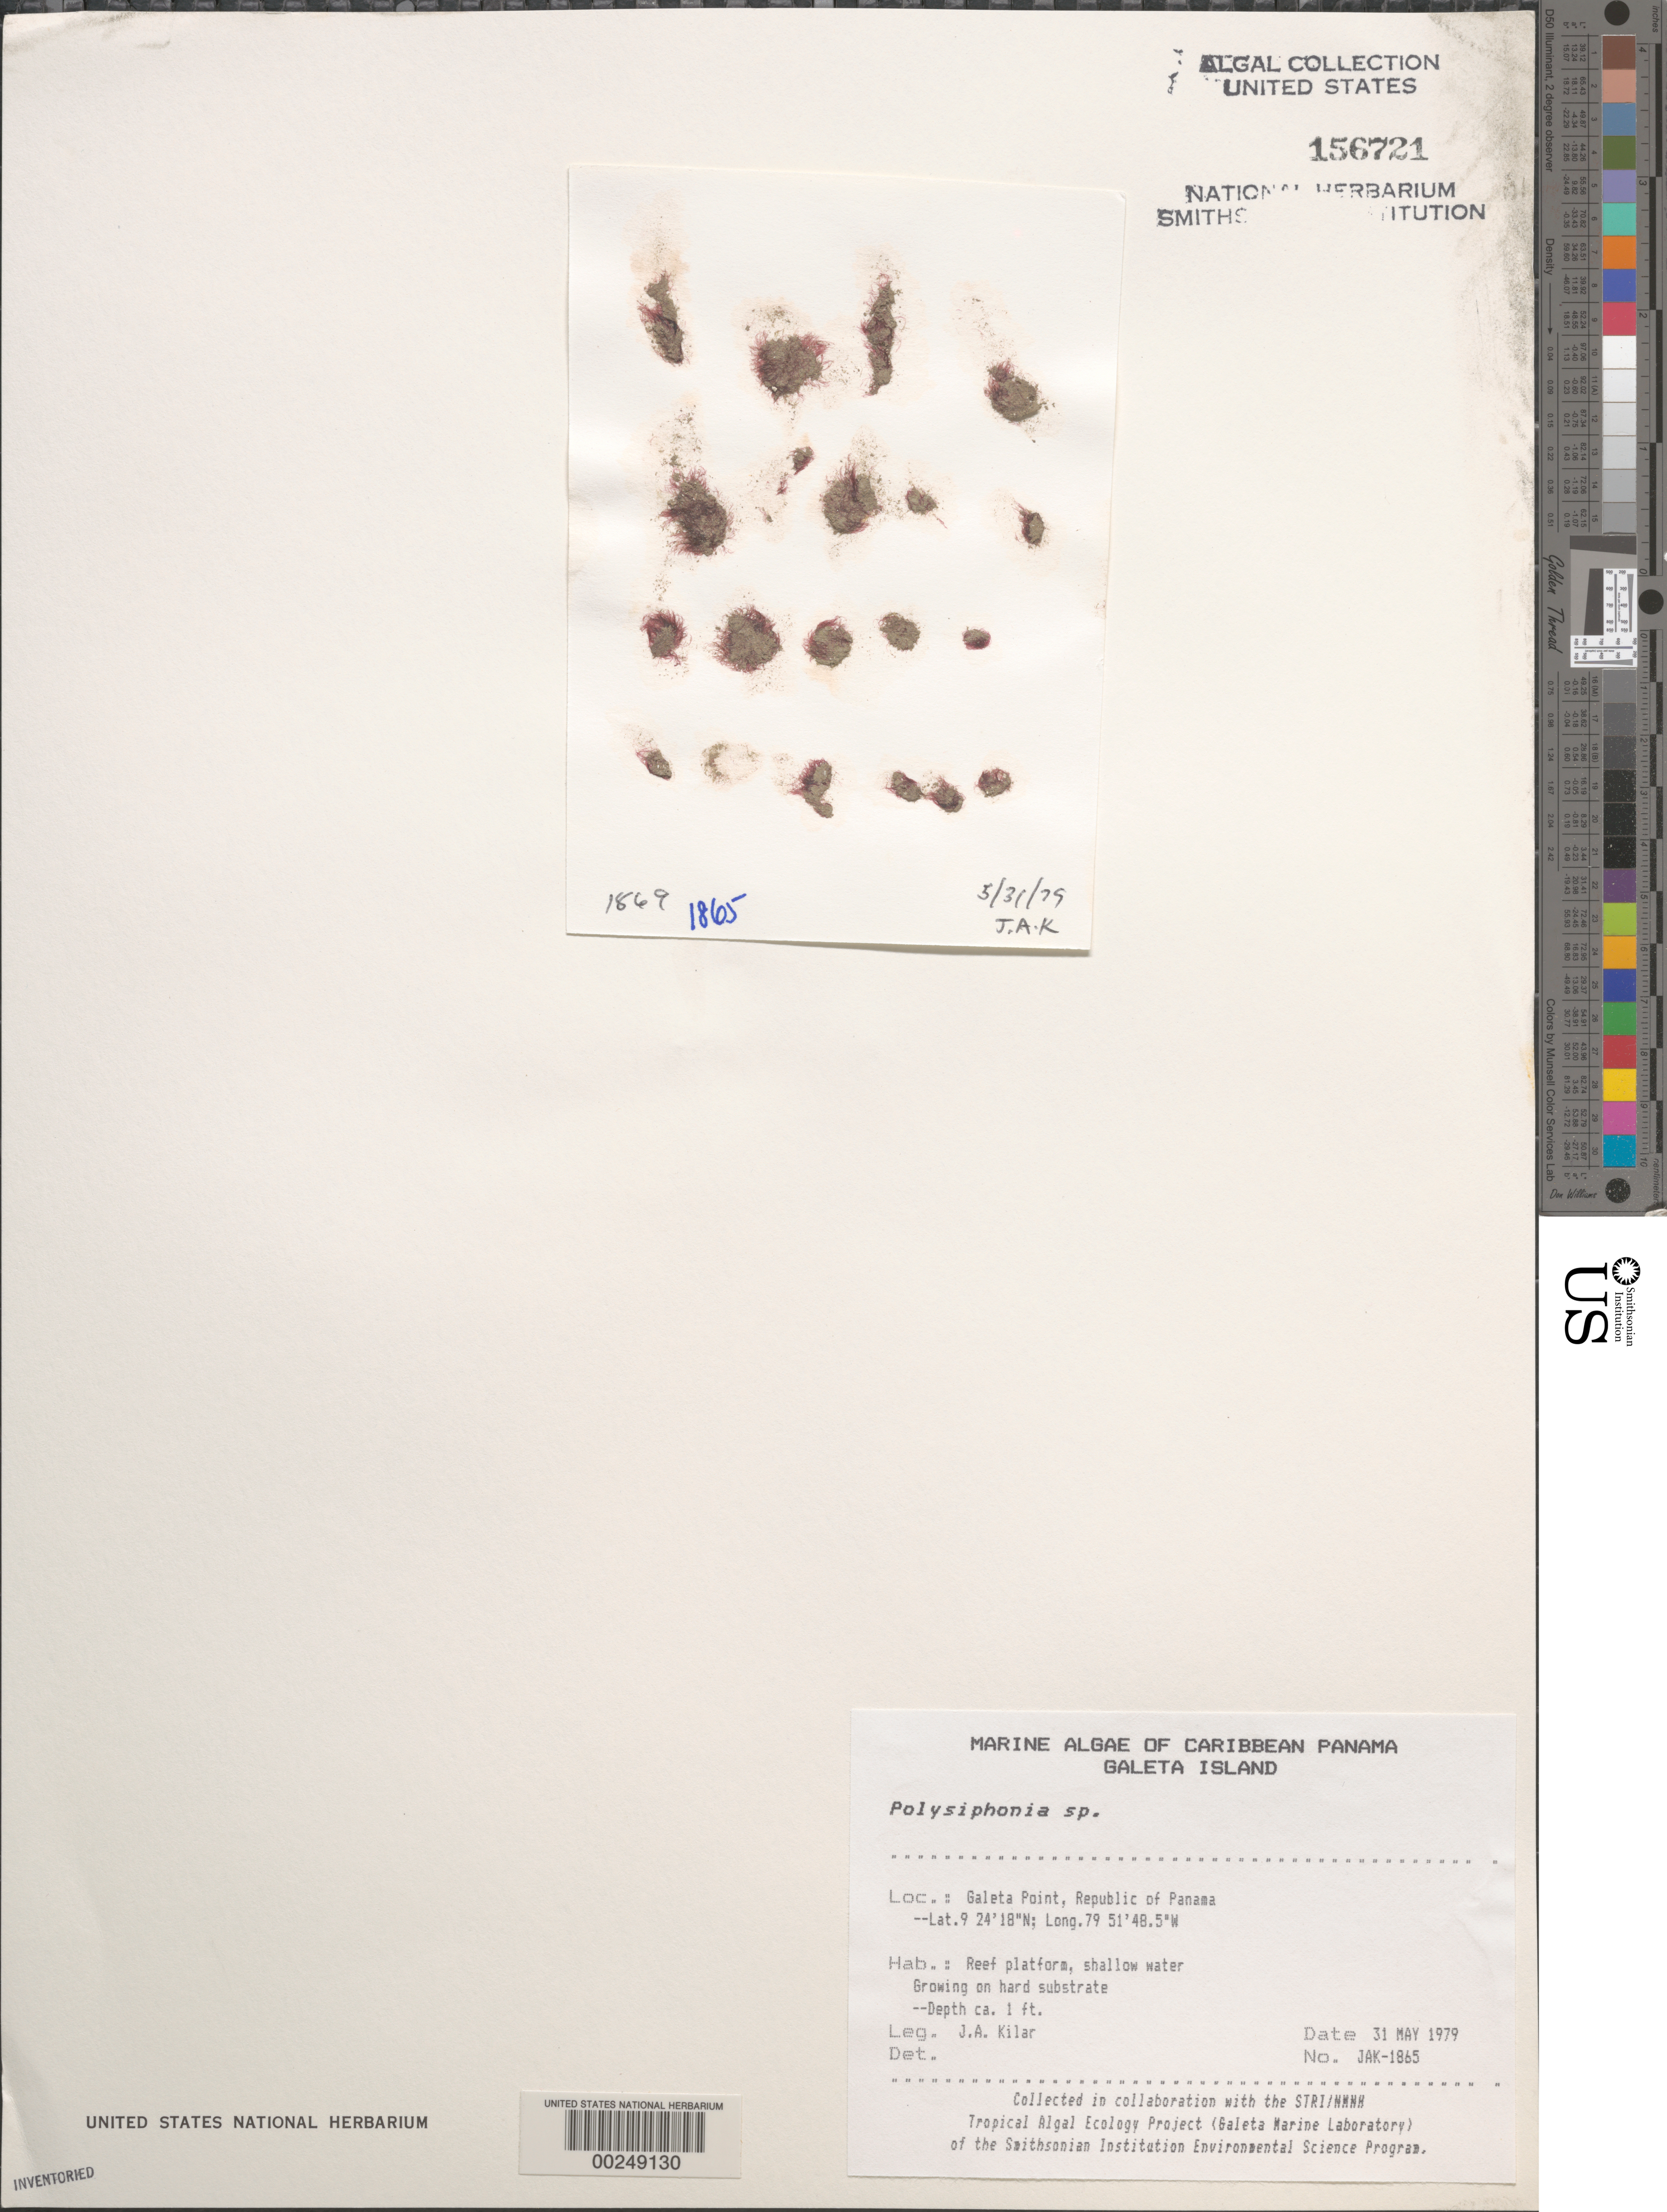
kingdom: Plantae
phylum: Rhodophyta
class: Florideophyceae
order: Ceramiales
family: Rhodomelaceae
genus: Polysiphonia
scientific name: Polysiphonia sp.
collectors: J. A. Kilar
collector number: JAK-1865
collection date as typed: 31 May 1979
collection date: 1979-05-31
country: Panama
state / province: Colón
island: Galeta Island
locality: Galeta Point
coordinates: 9 24' 18" N, 79 51' 48.5" W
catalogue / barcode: US 156721